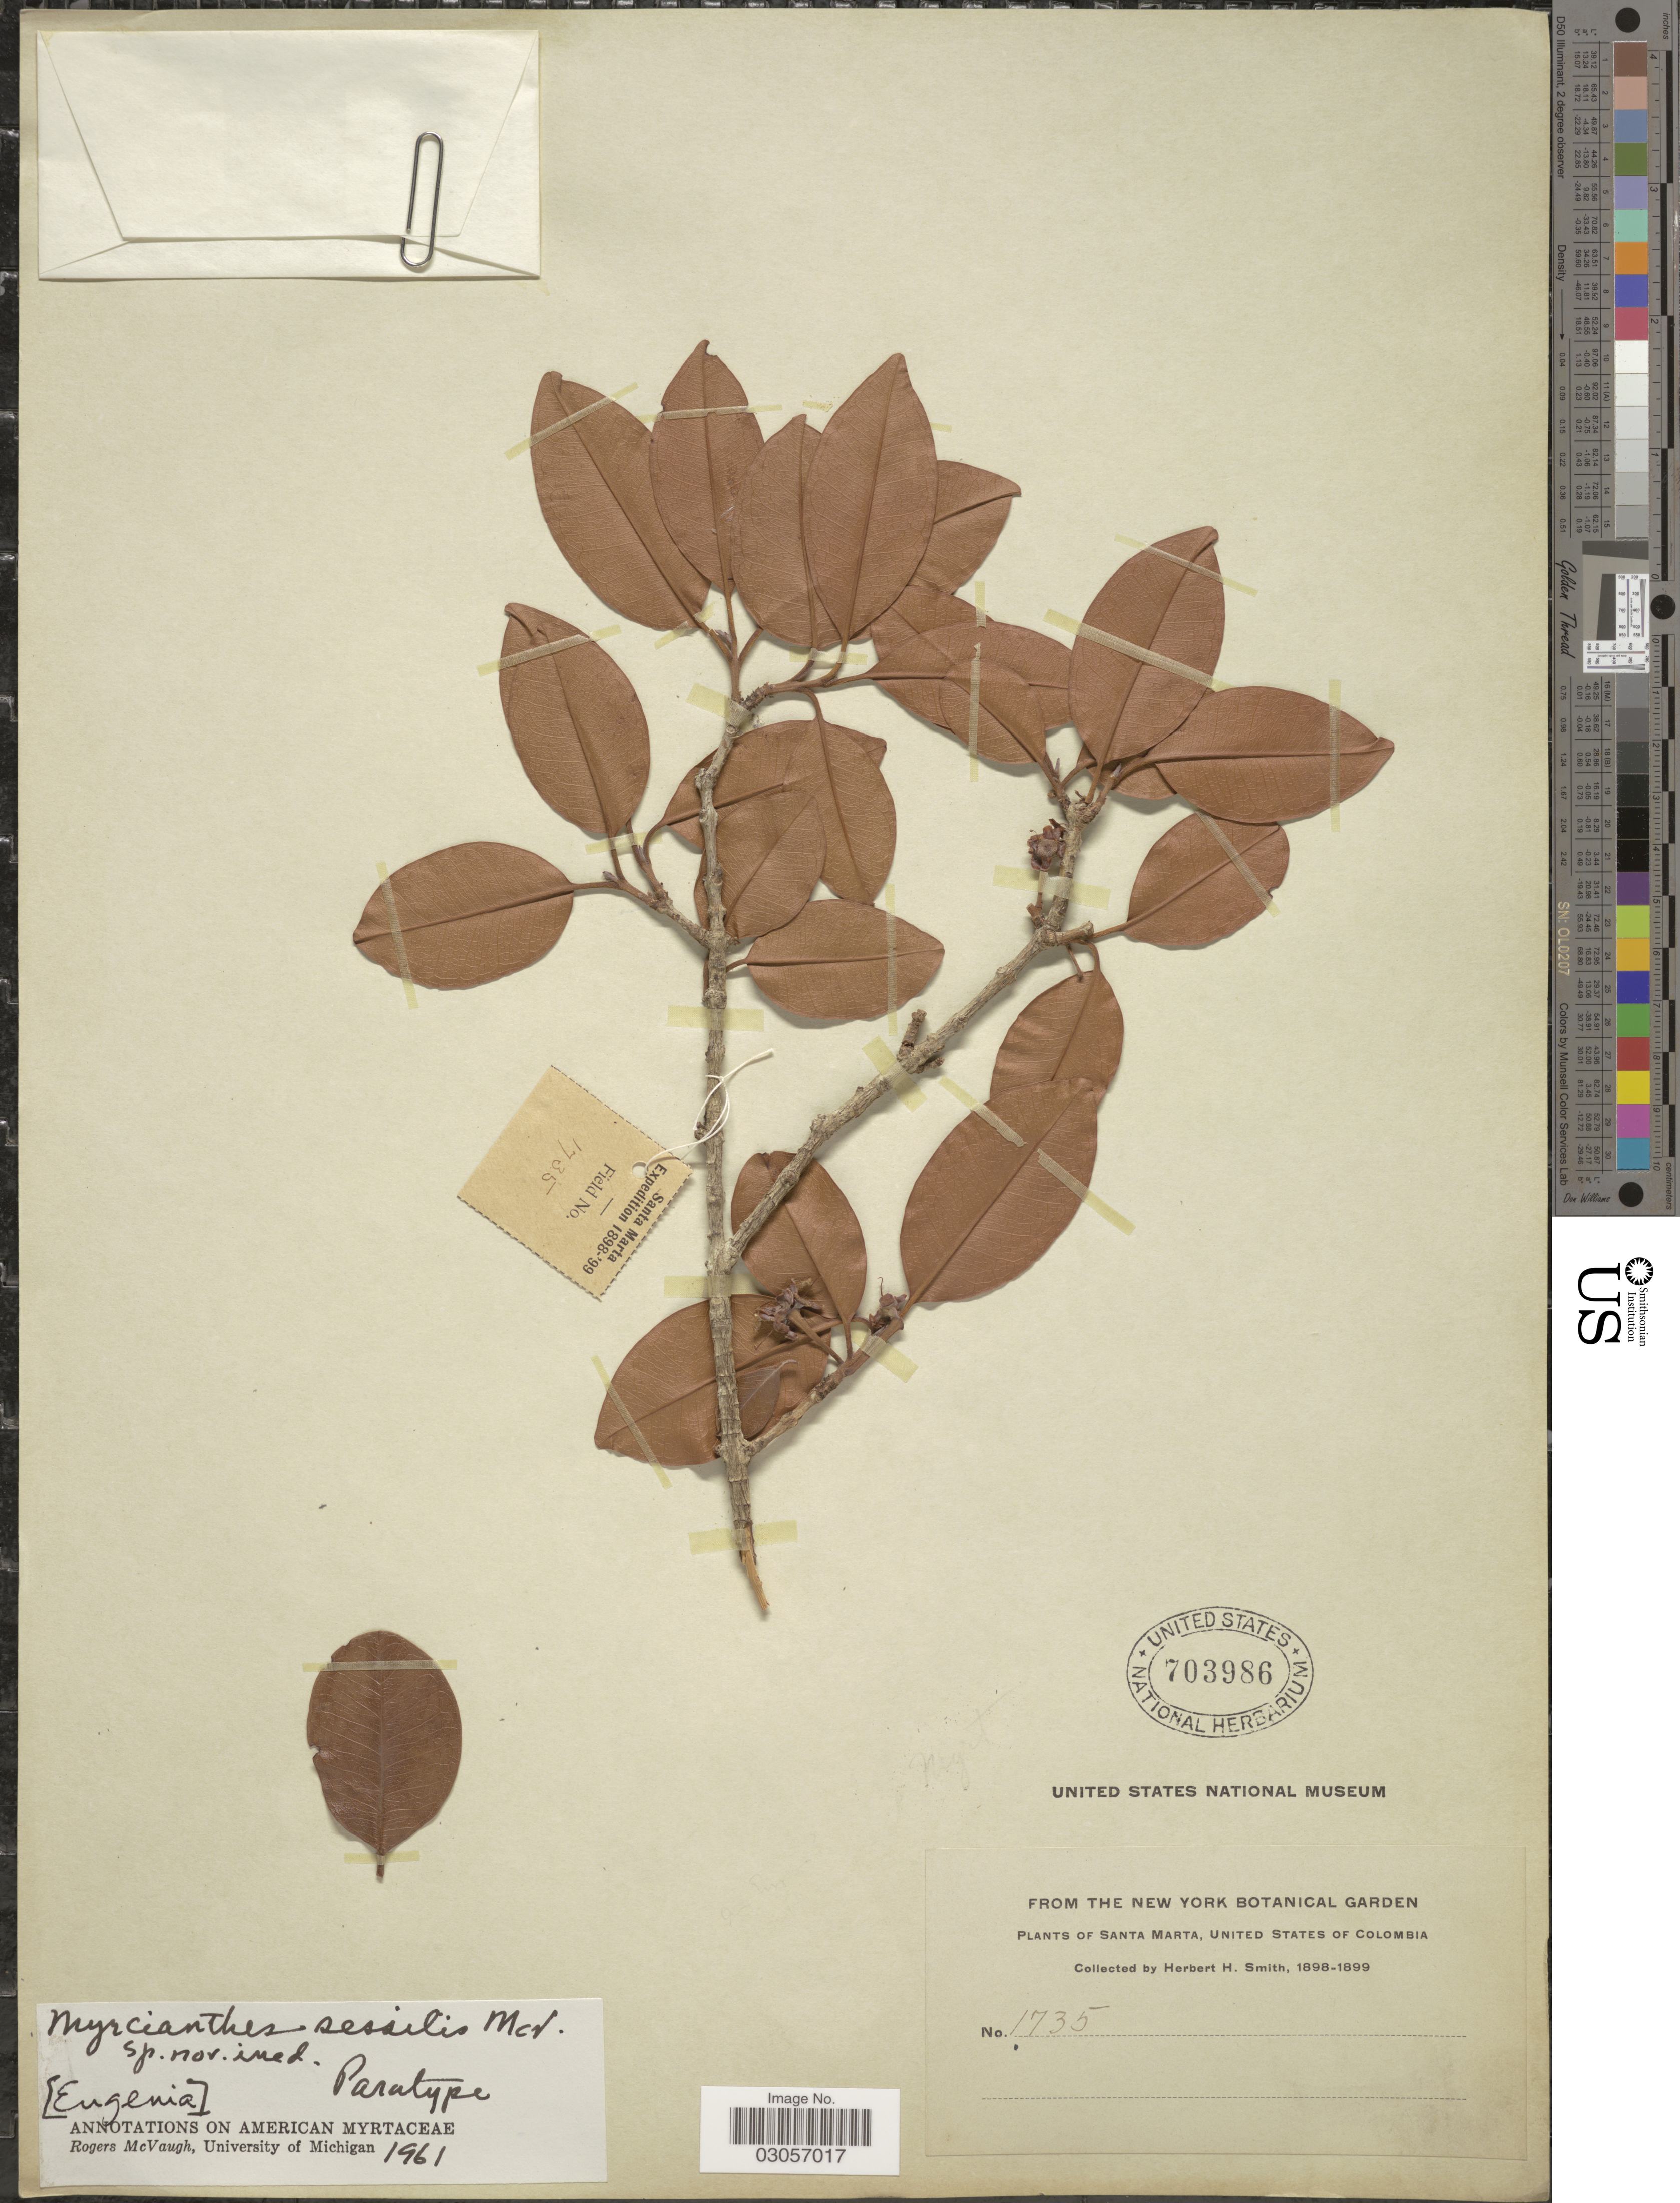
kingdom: Plantae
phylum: Tracheophyta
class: Magnoliopsida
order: Myrtales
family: Myrtaceae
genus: Myrcianthes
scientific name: Myrcianthes sessilis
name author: McVaugh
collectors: Herbert H. Smith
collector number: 1735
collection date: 1898/1899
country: Colombia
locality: Santa Marta, United States of Colombia.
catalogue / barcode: US 703986